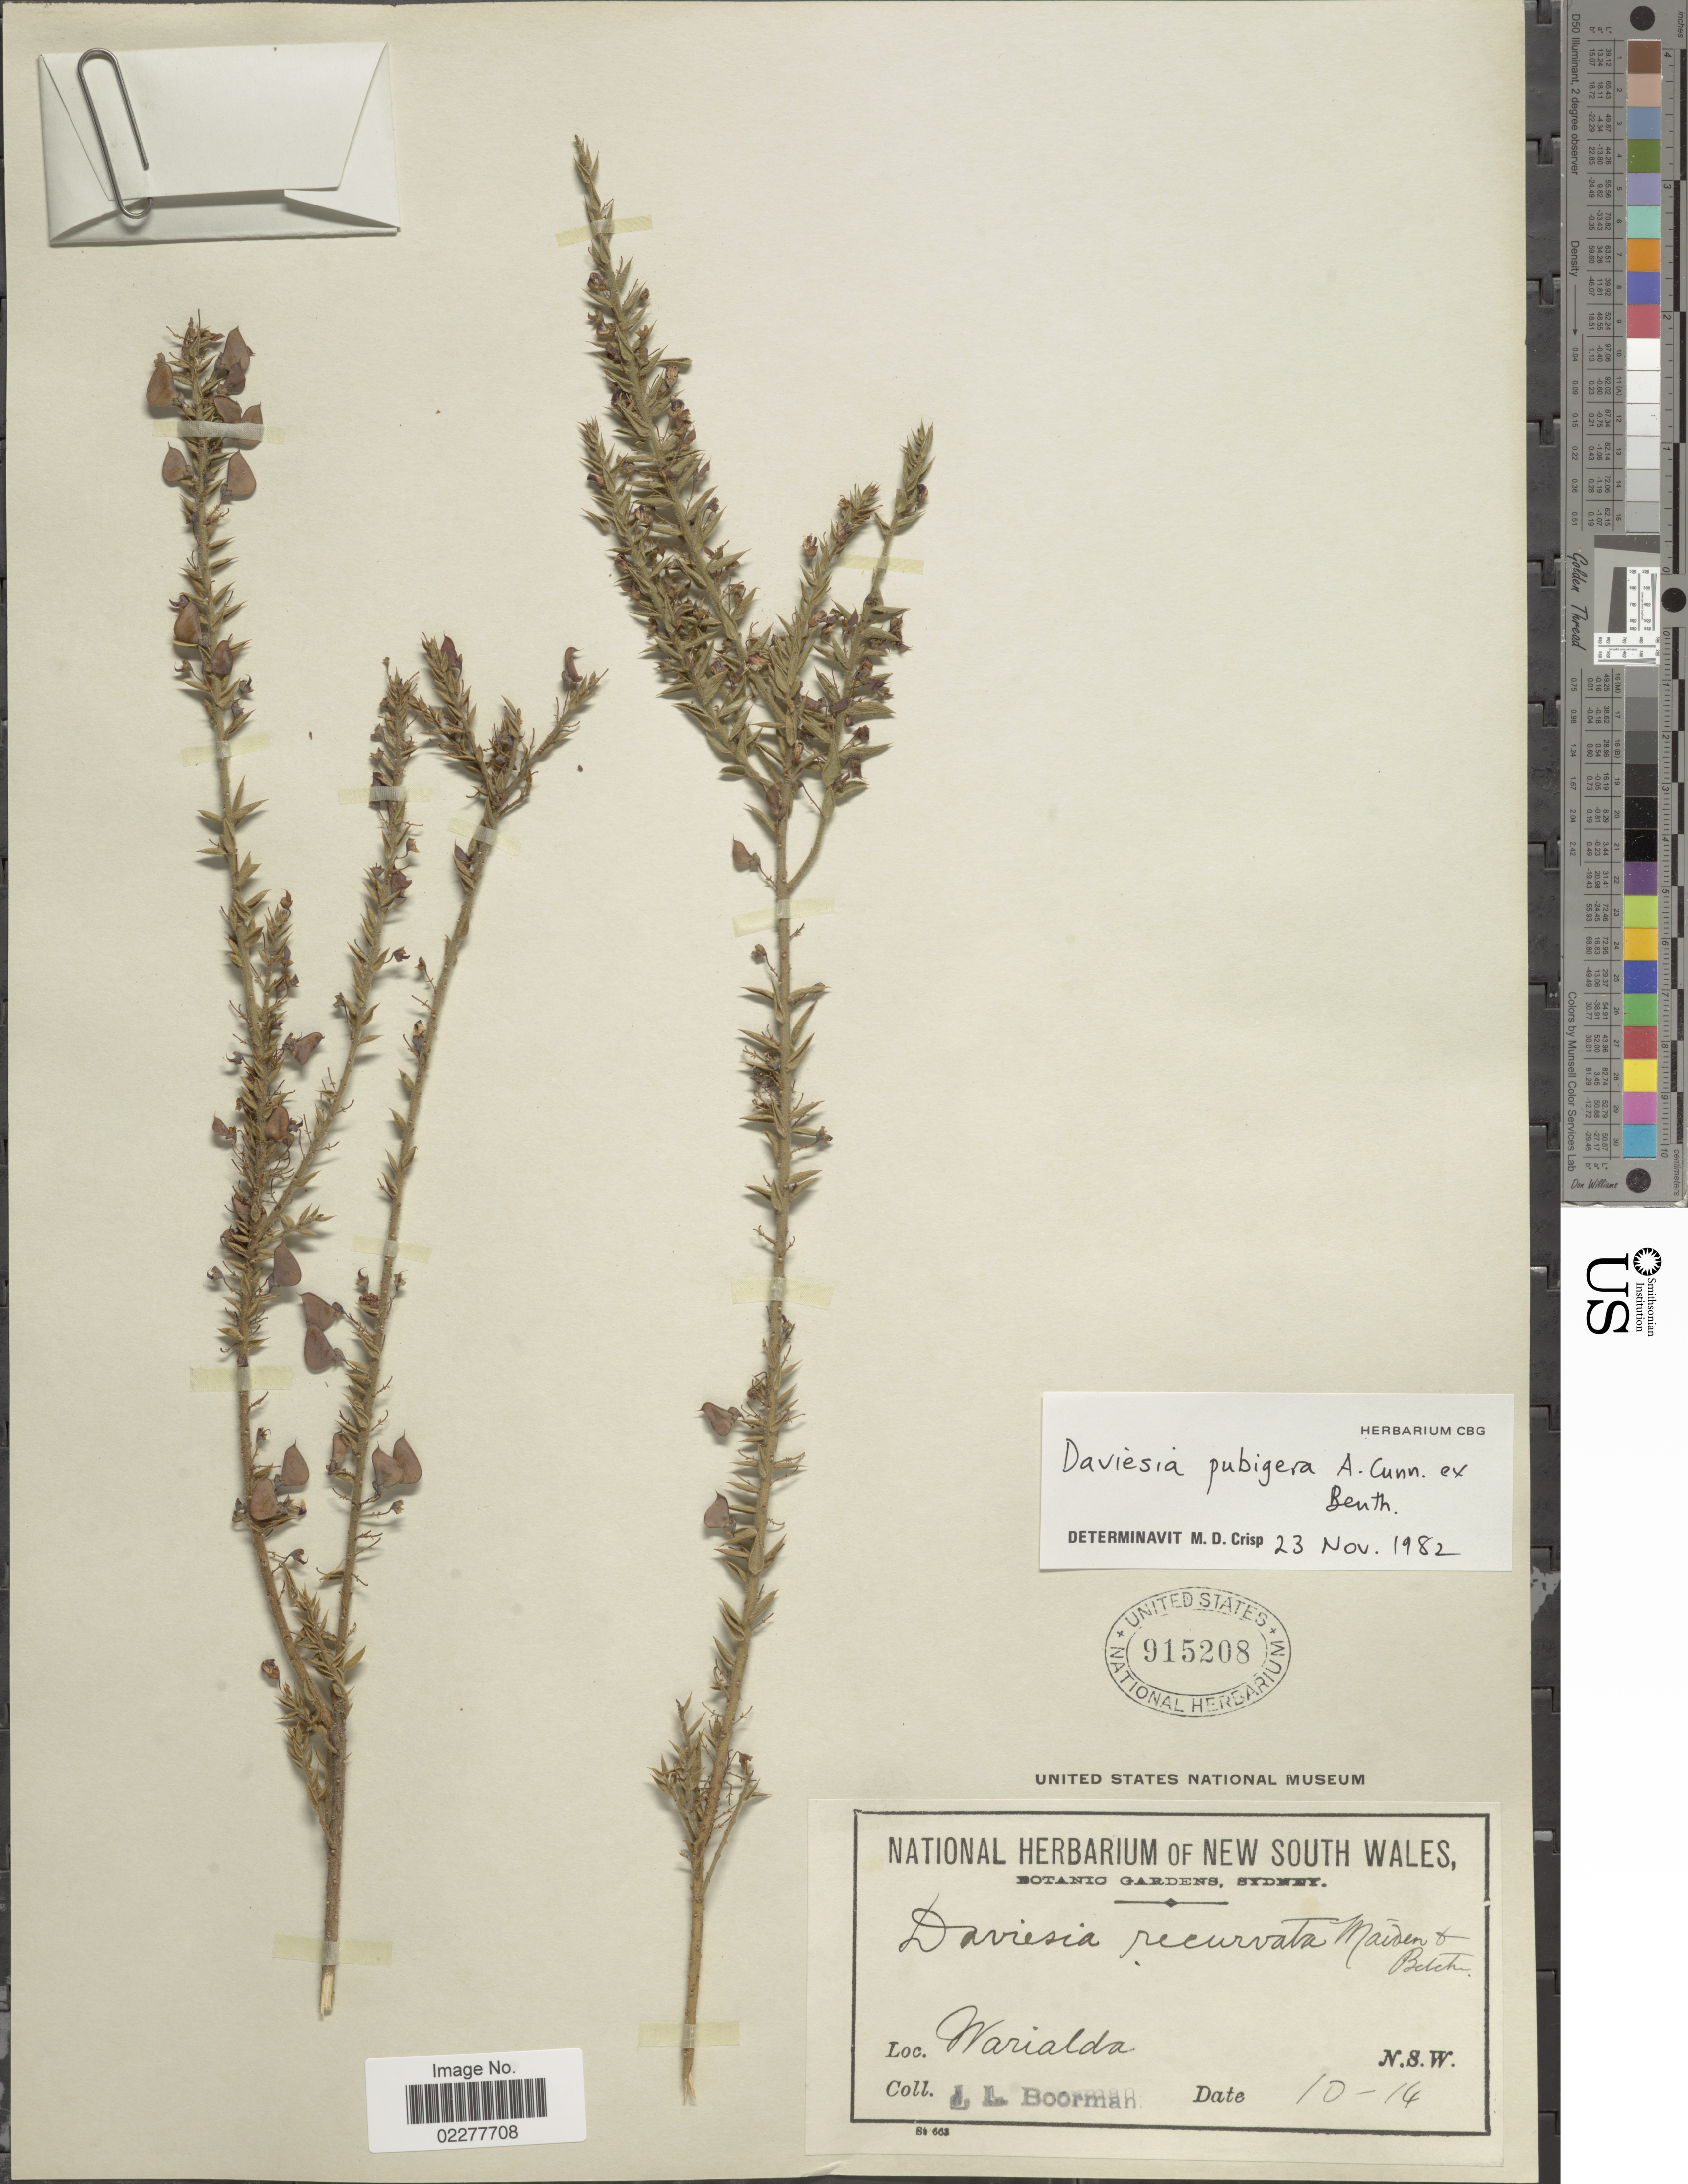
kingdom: Plantae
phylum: Tracheophyta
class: Magnoliopsida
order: Fabales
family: Fabaceae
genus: Daviesia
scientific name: Daviesia pubigera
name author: A. Cunn. ex Benth.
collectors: J. Boorman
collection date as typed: Transcribed d/m/y: /10/14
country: Australia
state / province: New South Wales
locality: Warialda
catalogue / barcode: US 915208